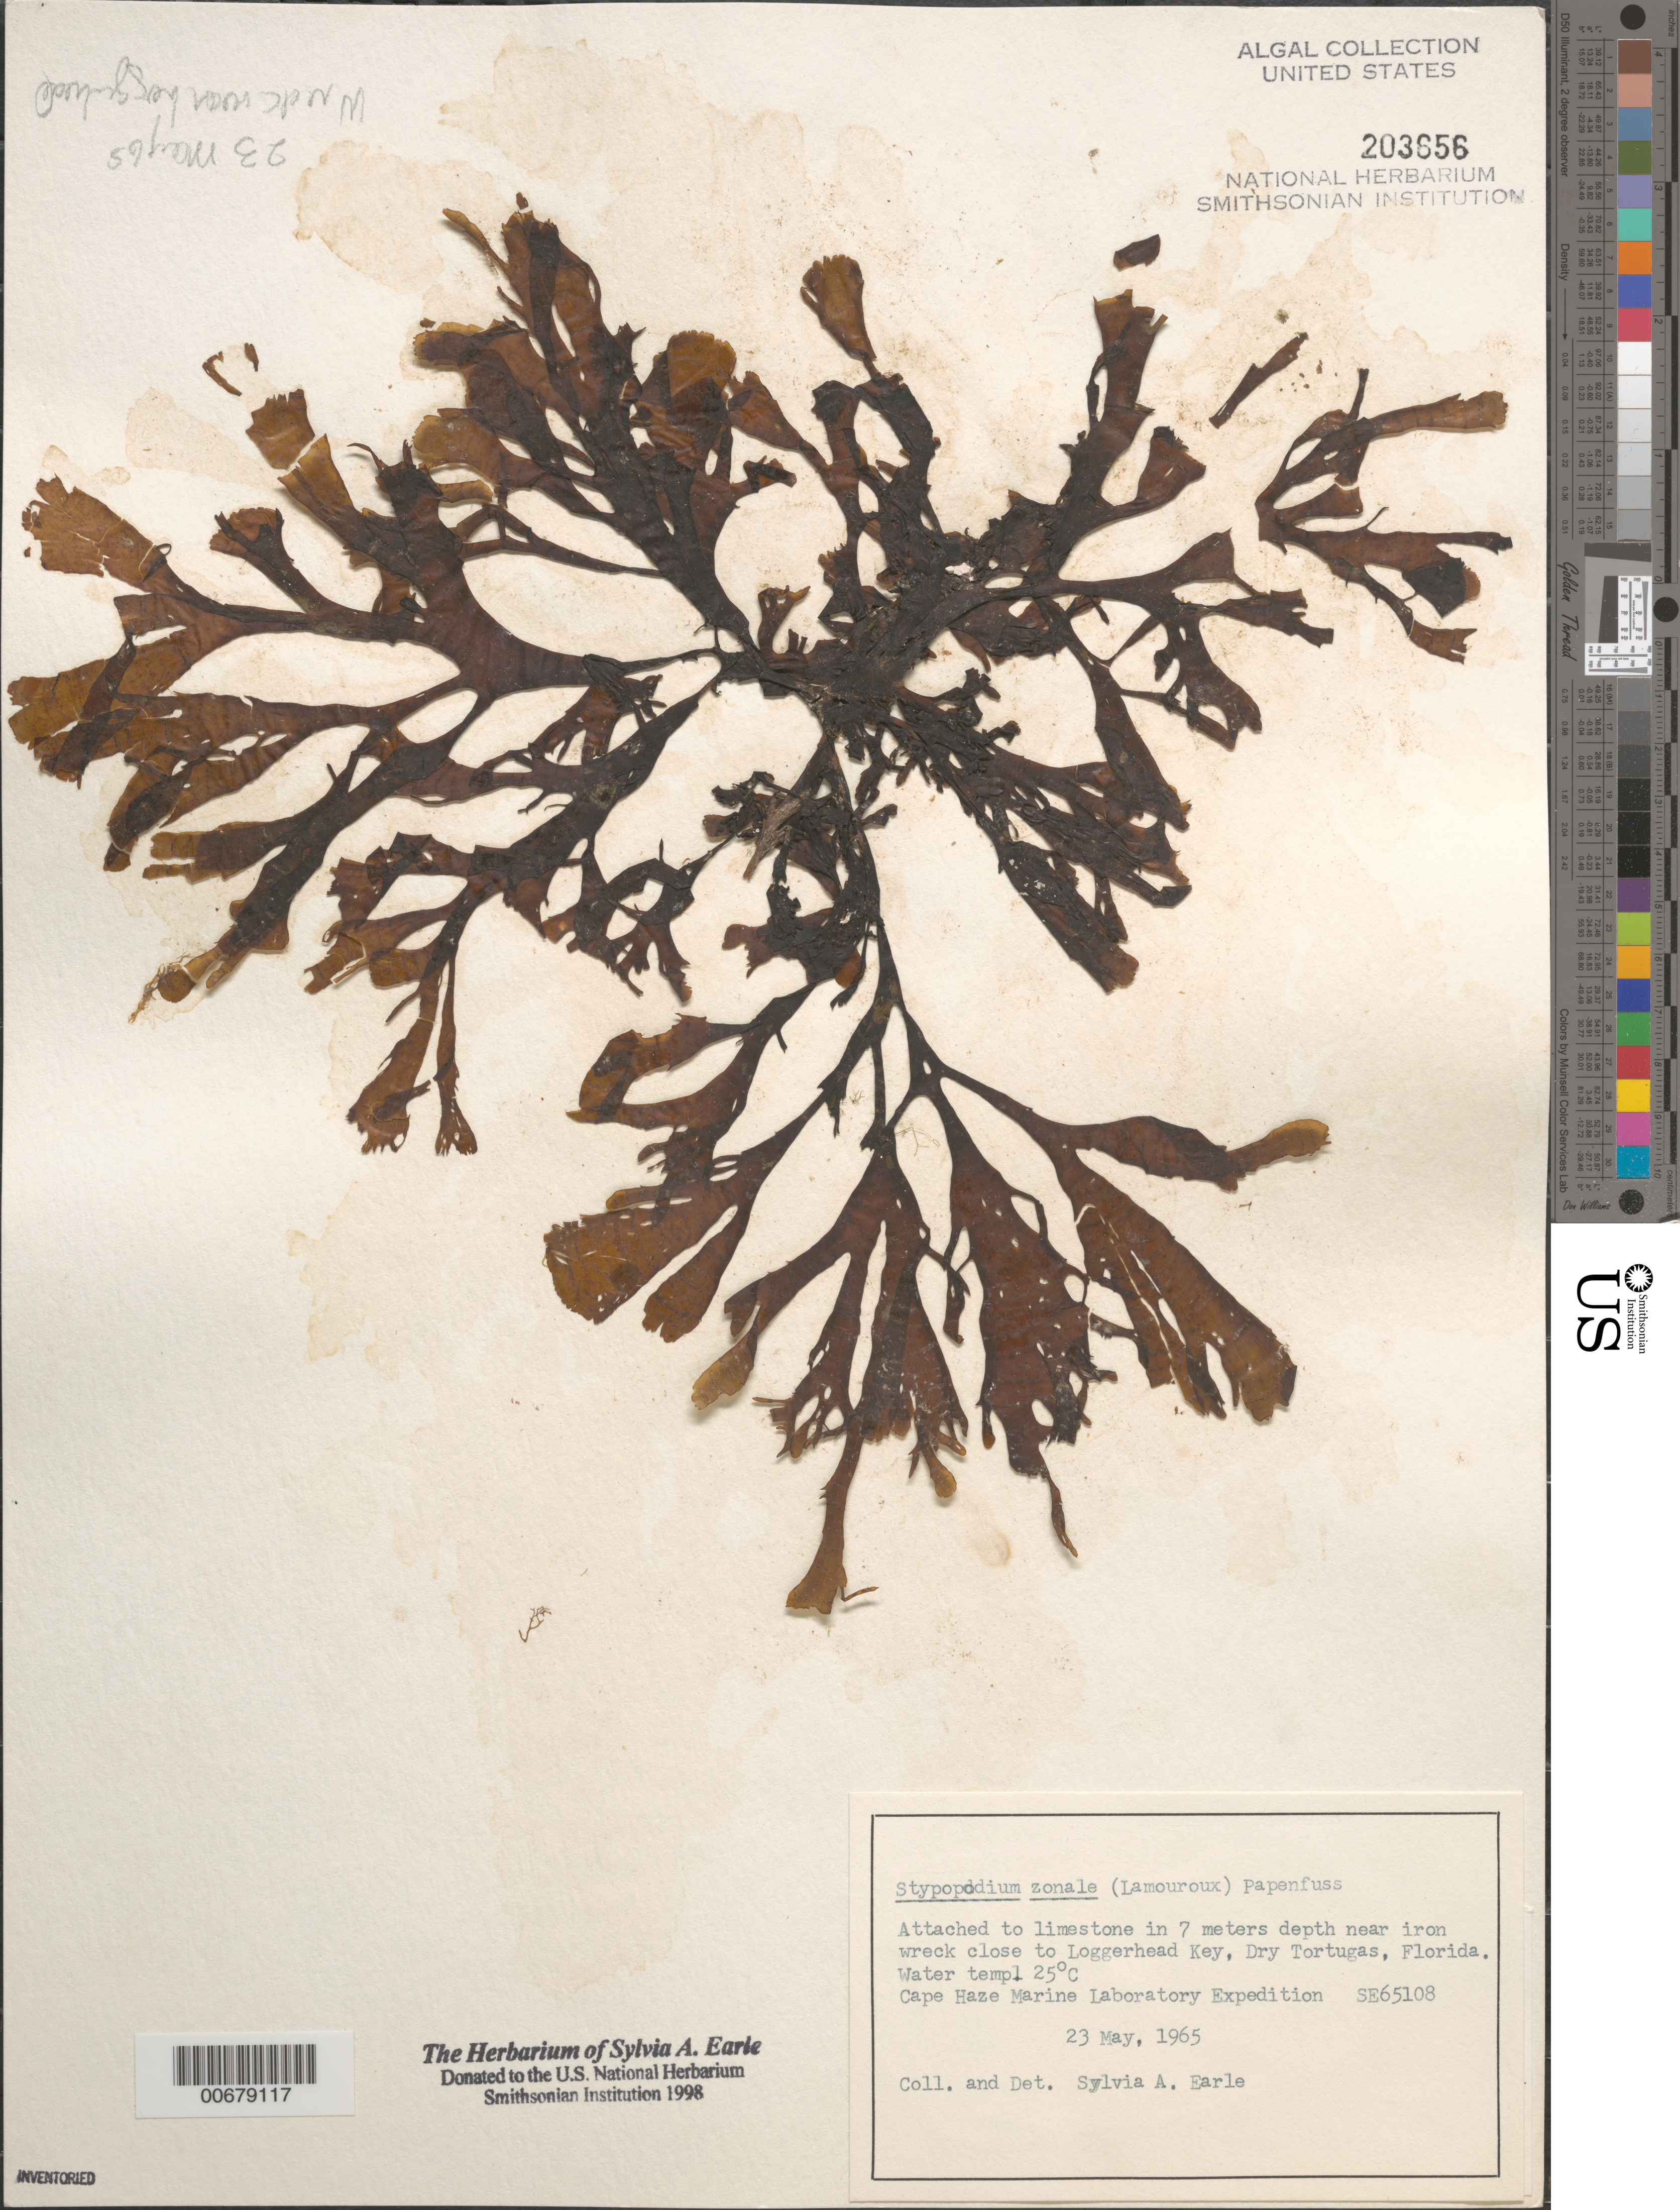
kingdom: Chromista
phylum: Ochrophyta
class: Phaeophyceae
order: Dictyotales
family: Dictyotaceae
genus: Stypopodium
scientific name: Stypopodium zonale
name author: (J.V.Lamouroux) Papenf.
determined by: Earle, S. A.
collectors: S. A. Earle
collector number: SE 65108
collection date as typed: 23 May 1965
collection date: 1965-05-23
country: United States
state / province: Florida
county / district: Monroe County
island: Dry Tortugas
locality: Near iron shipwreck near Loggerhead Key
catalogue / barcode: US 203656